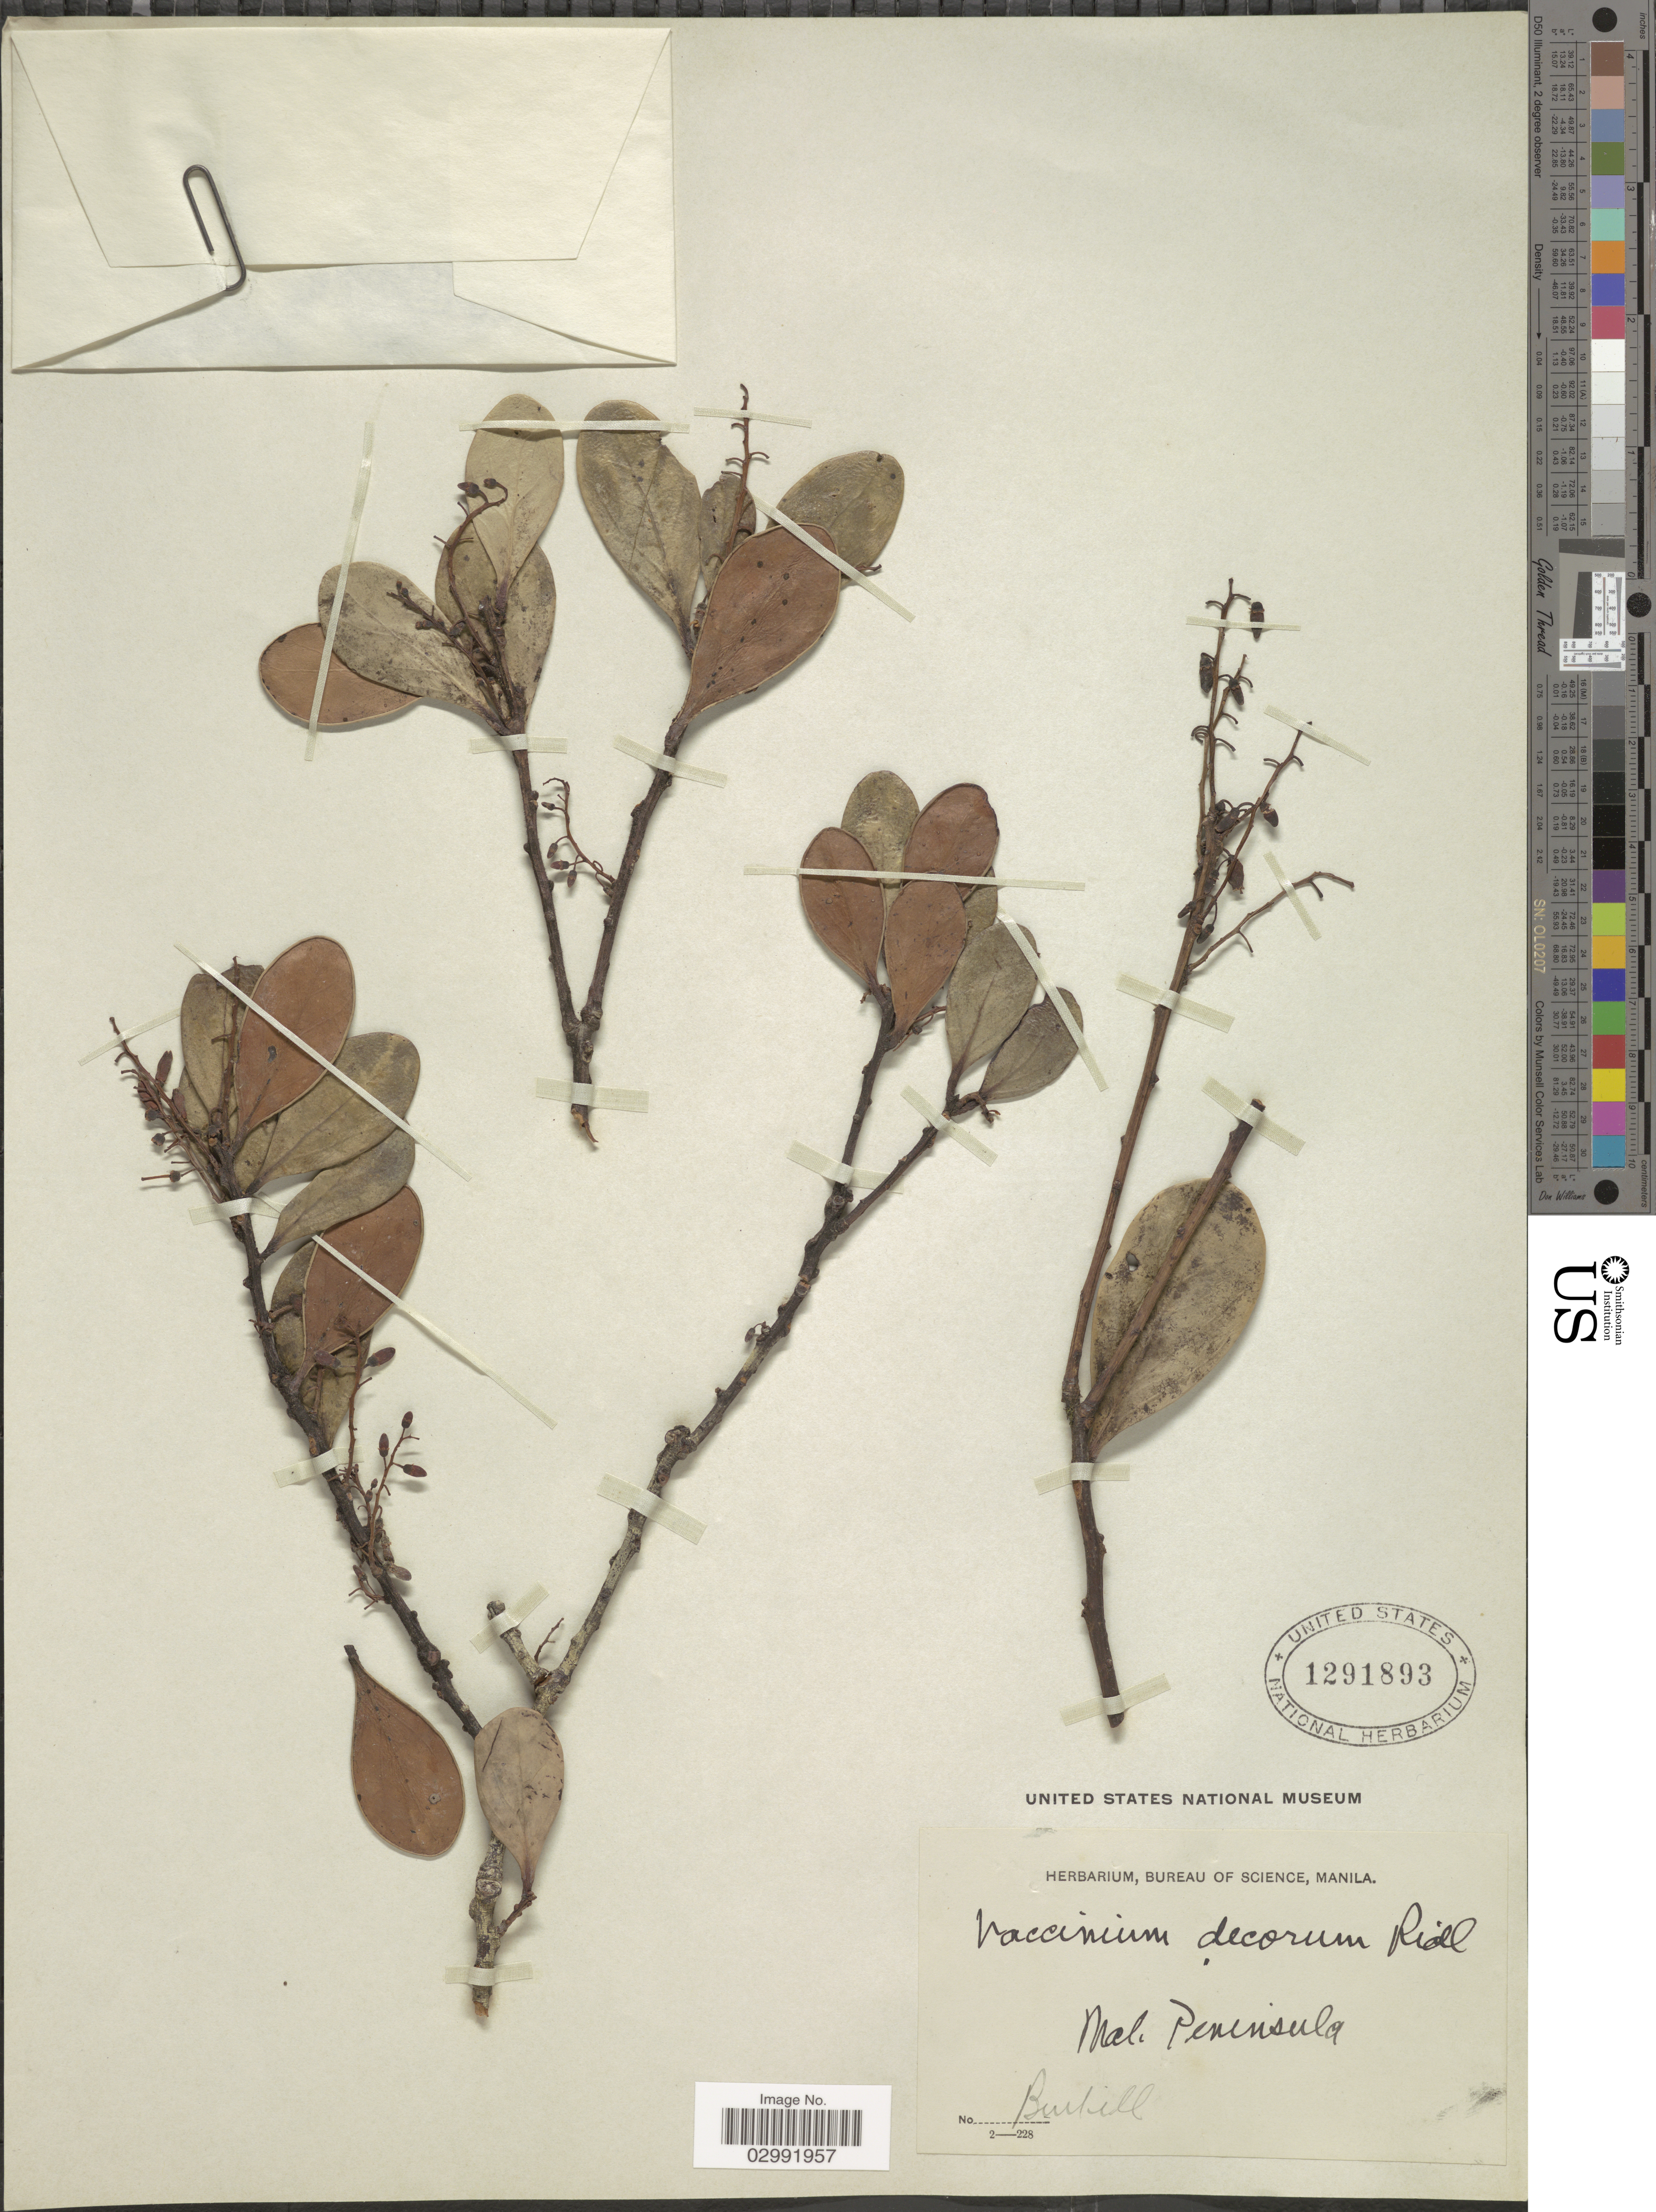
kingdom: Plantae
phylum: Tracheophyta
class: Magnoliopsida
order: Ericales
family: Ericaceae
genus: Vaccinium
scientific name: Vaccinium decorum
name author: Ridl.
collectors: Burkill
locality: Mal. Peninsula.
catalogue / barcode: US 1291893